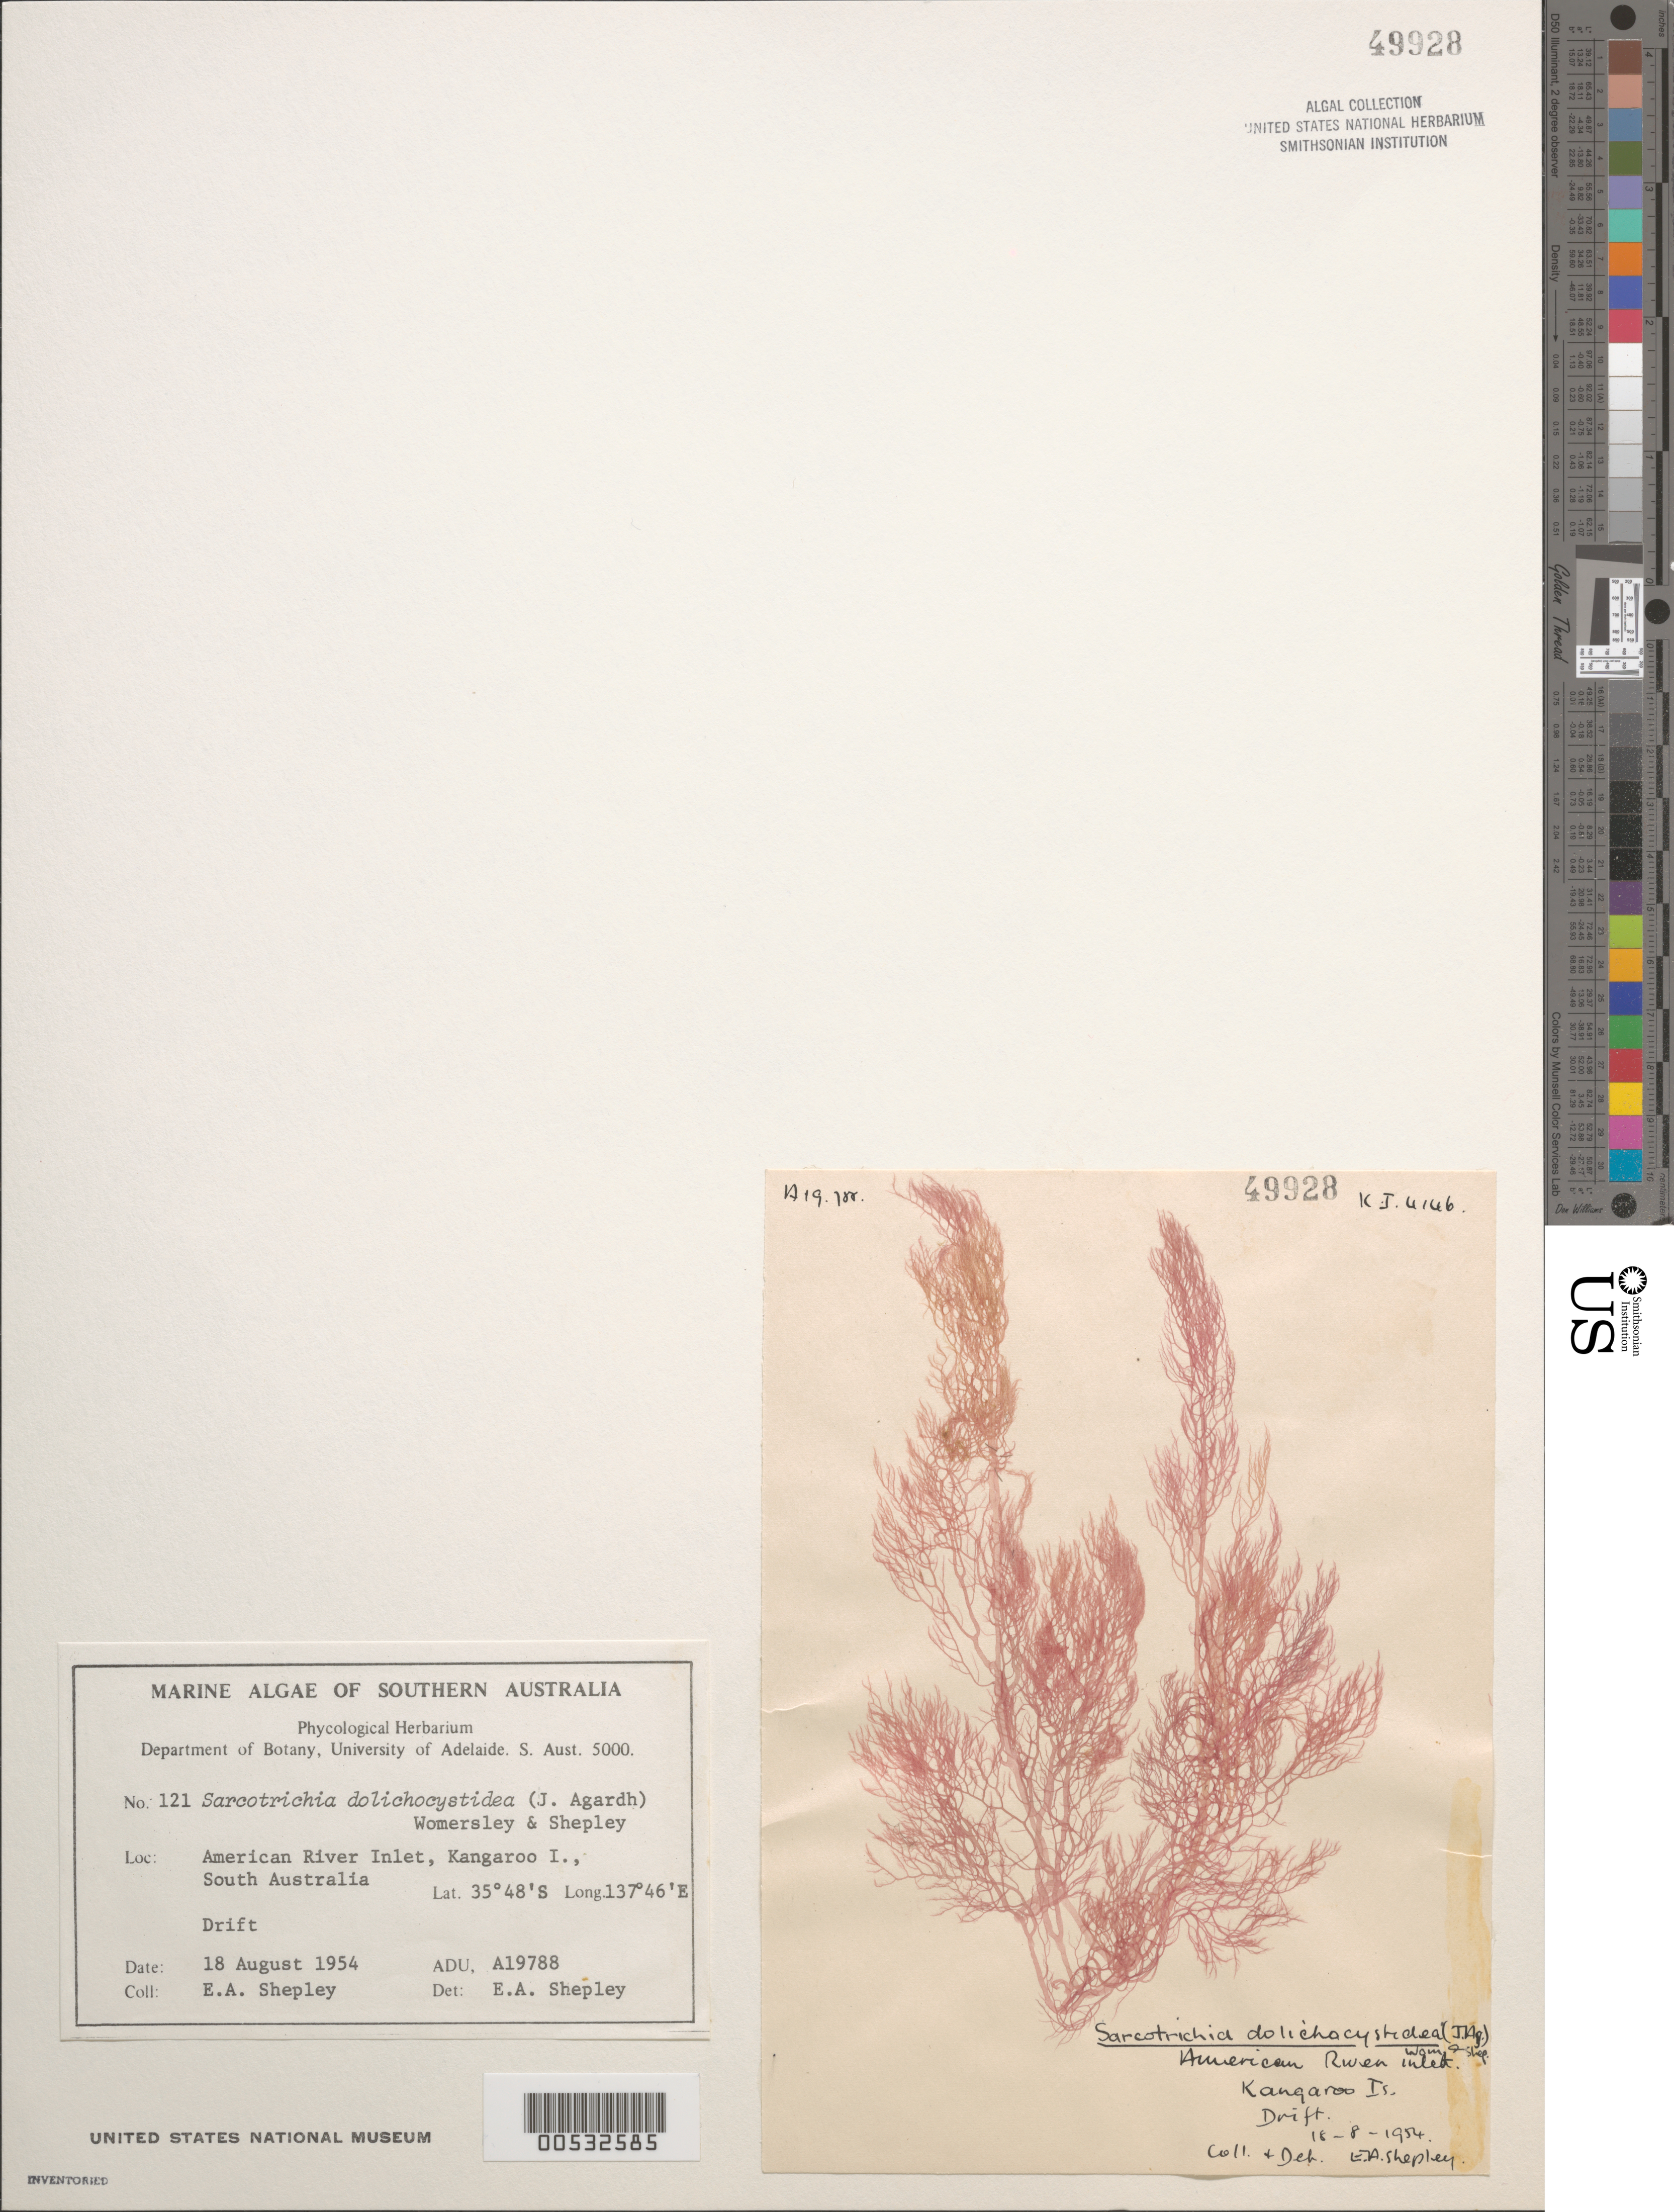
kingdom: Plantae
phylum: Rhodophyta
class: Florideophyceae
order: Ceramiales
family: Sarcomeniaceae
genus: Sarcotrichia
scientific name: Sarcotrichia dolichocystidea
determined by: Shepley, E. A.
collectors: E. Shepley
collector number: ADU A19788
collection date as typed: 18 Aug 1954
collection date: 1954-08-18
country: Australia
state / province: South Australia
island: Kangaroo Island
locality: American River Inlet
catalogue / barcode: US 49928